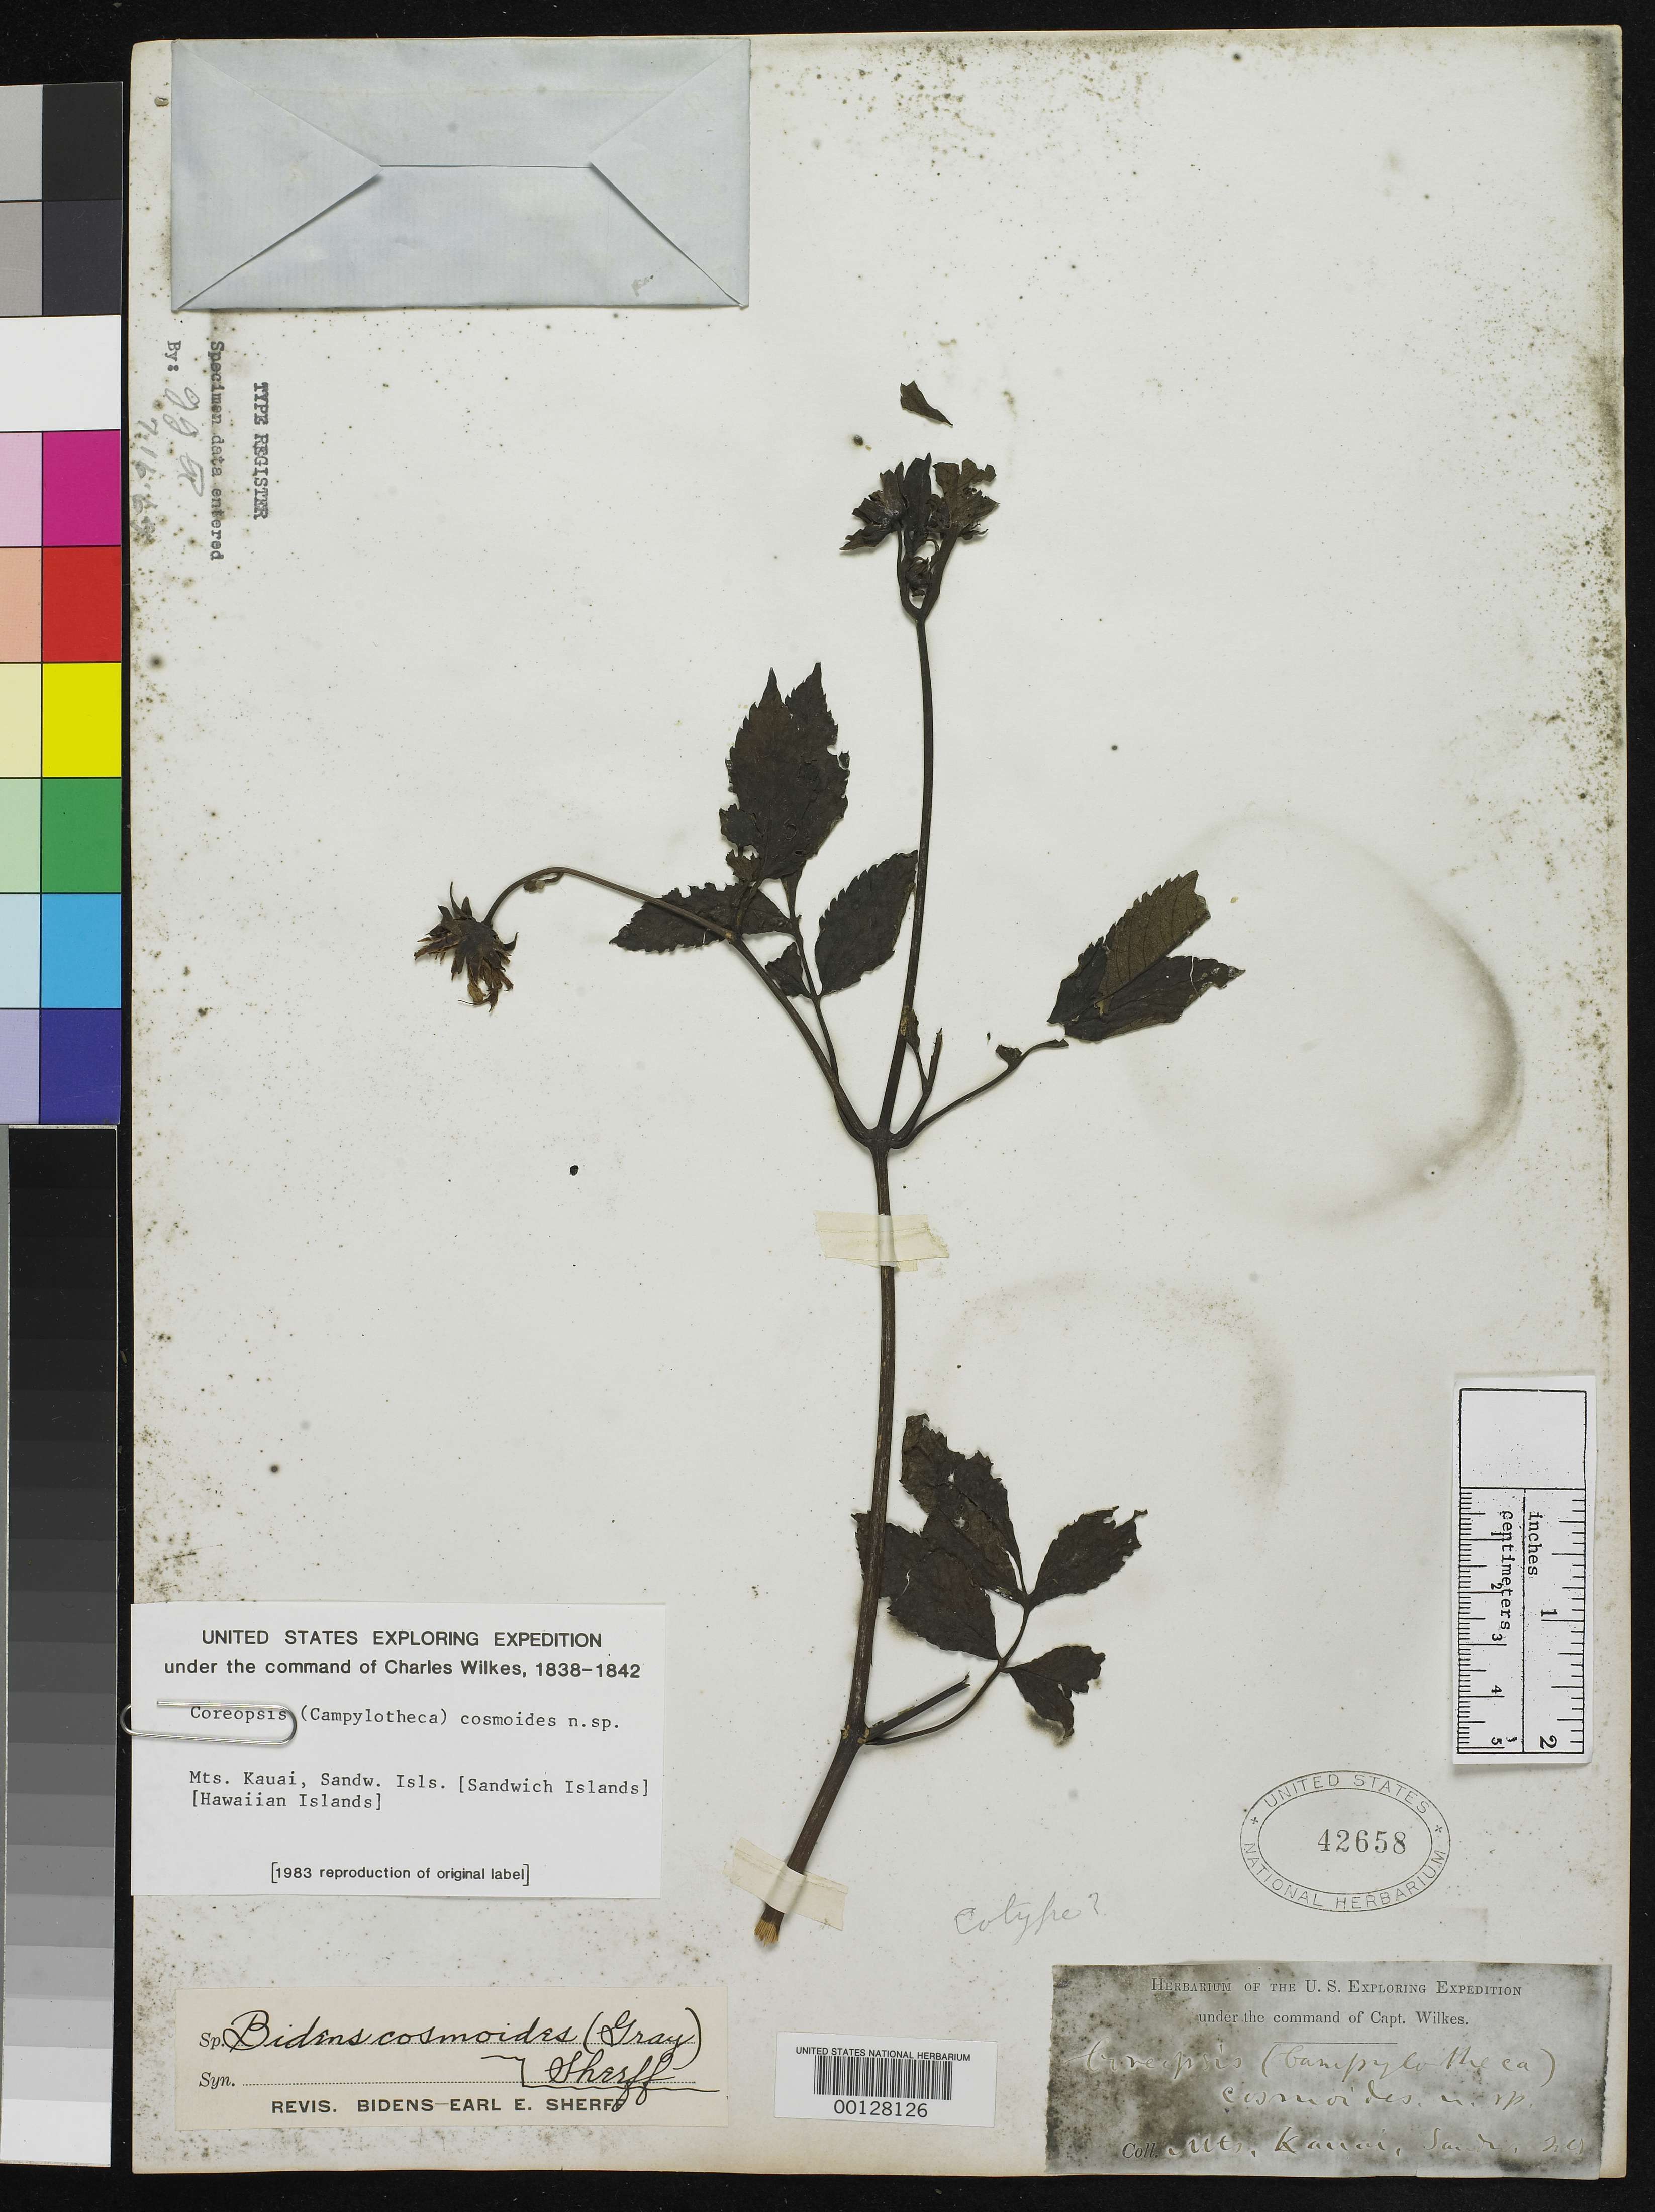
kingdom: Plantae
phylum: Tracheophyta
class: Magnoliopsida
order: Asterales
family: Asteraceae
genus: Coreopsis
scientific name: Coreopsis cosmoides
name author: A. Gray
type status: Isosyntype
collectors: Wilkes Explor. Exped.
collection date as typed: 1838 to -- --- 1842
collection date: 1838/1842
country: United States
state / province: Hawaii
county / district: Kauai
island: Kaua'i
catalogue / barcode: US 42658